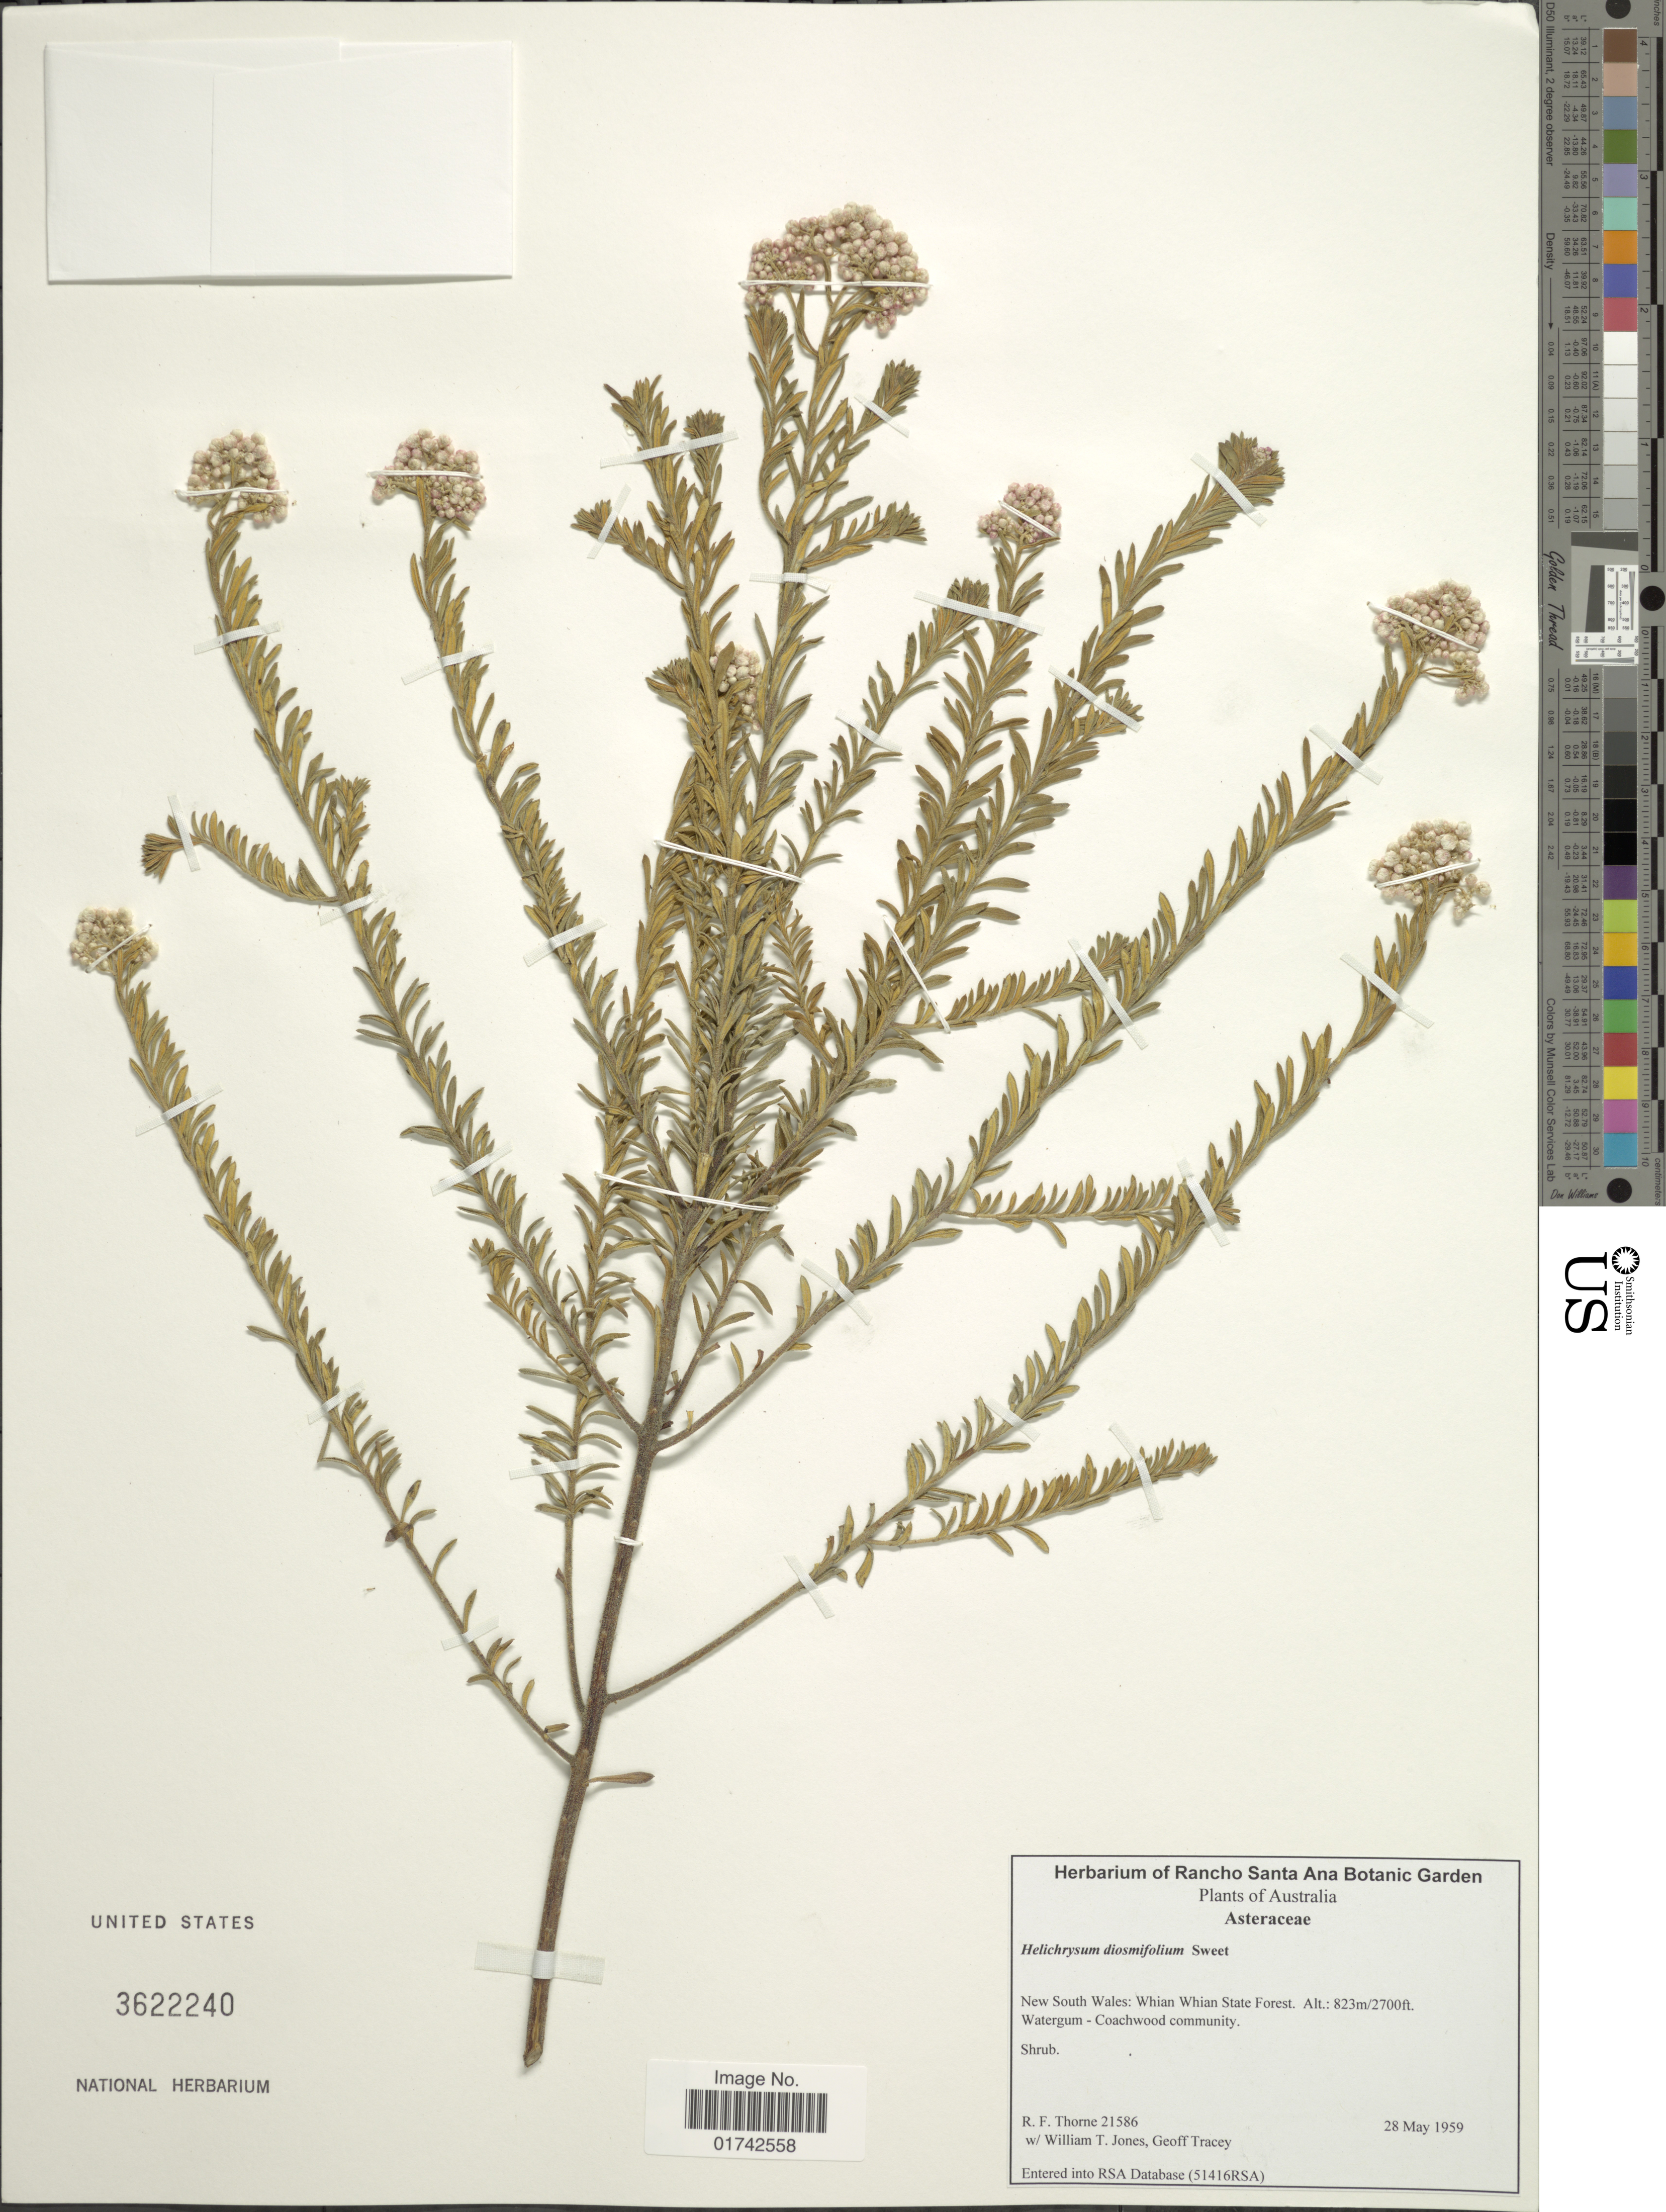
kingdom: Plantae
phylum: Tracheophyta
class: Magnoliopsida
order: Asterales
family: Asteraceae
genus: Helichrysum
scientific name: Helichrysum diosmifolium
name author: Sweet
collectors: R. F. Thorne, W. T. Jones & G. Tracey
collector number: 21586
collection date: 1959-05-28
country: Australia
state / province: New South Wales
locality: Whian Whian State Forest. Watergum - Coachwood communtiy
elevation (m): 823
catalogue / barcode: US 3622240